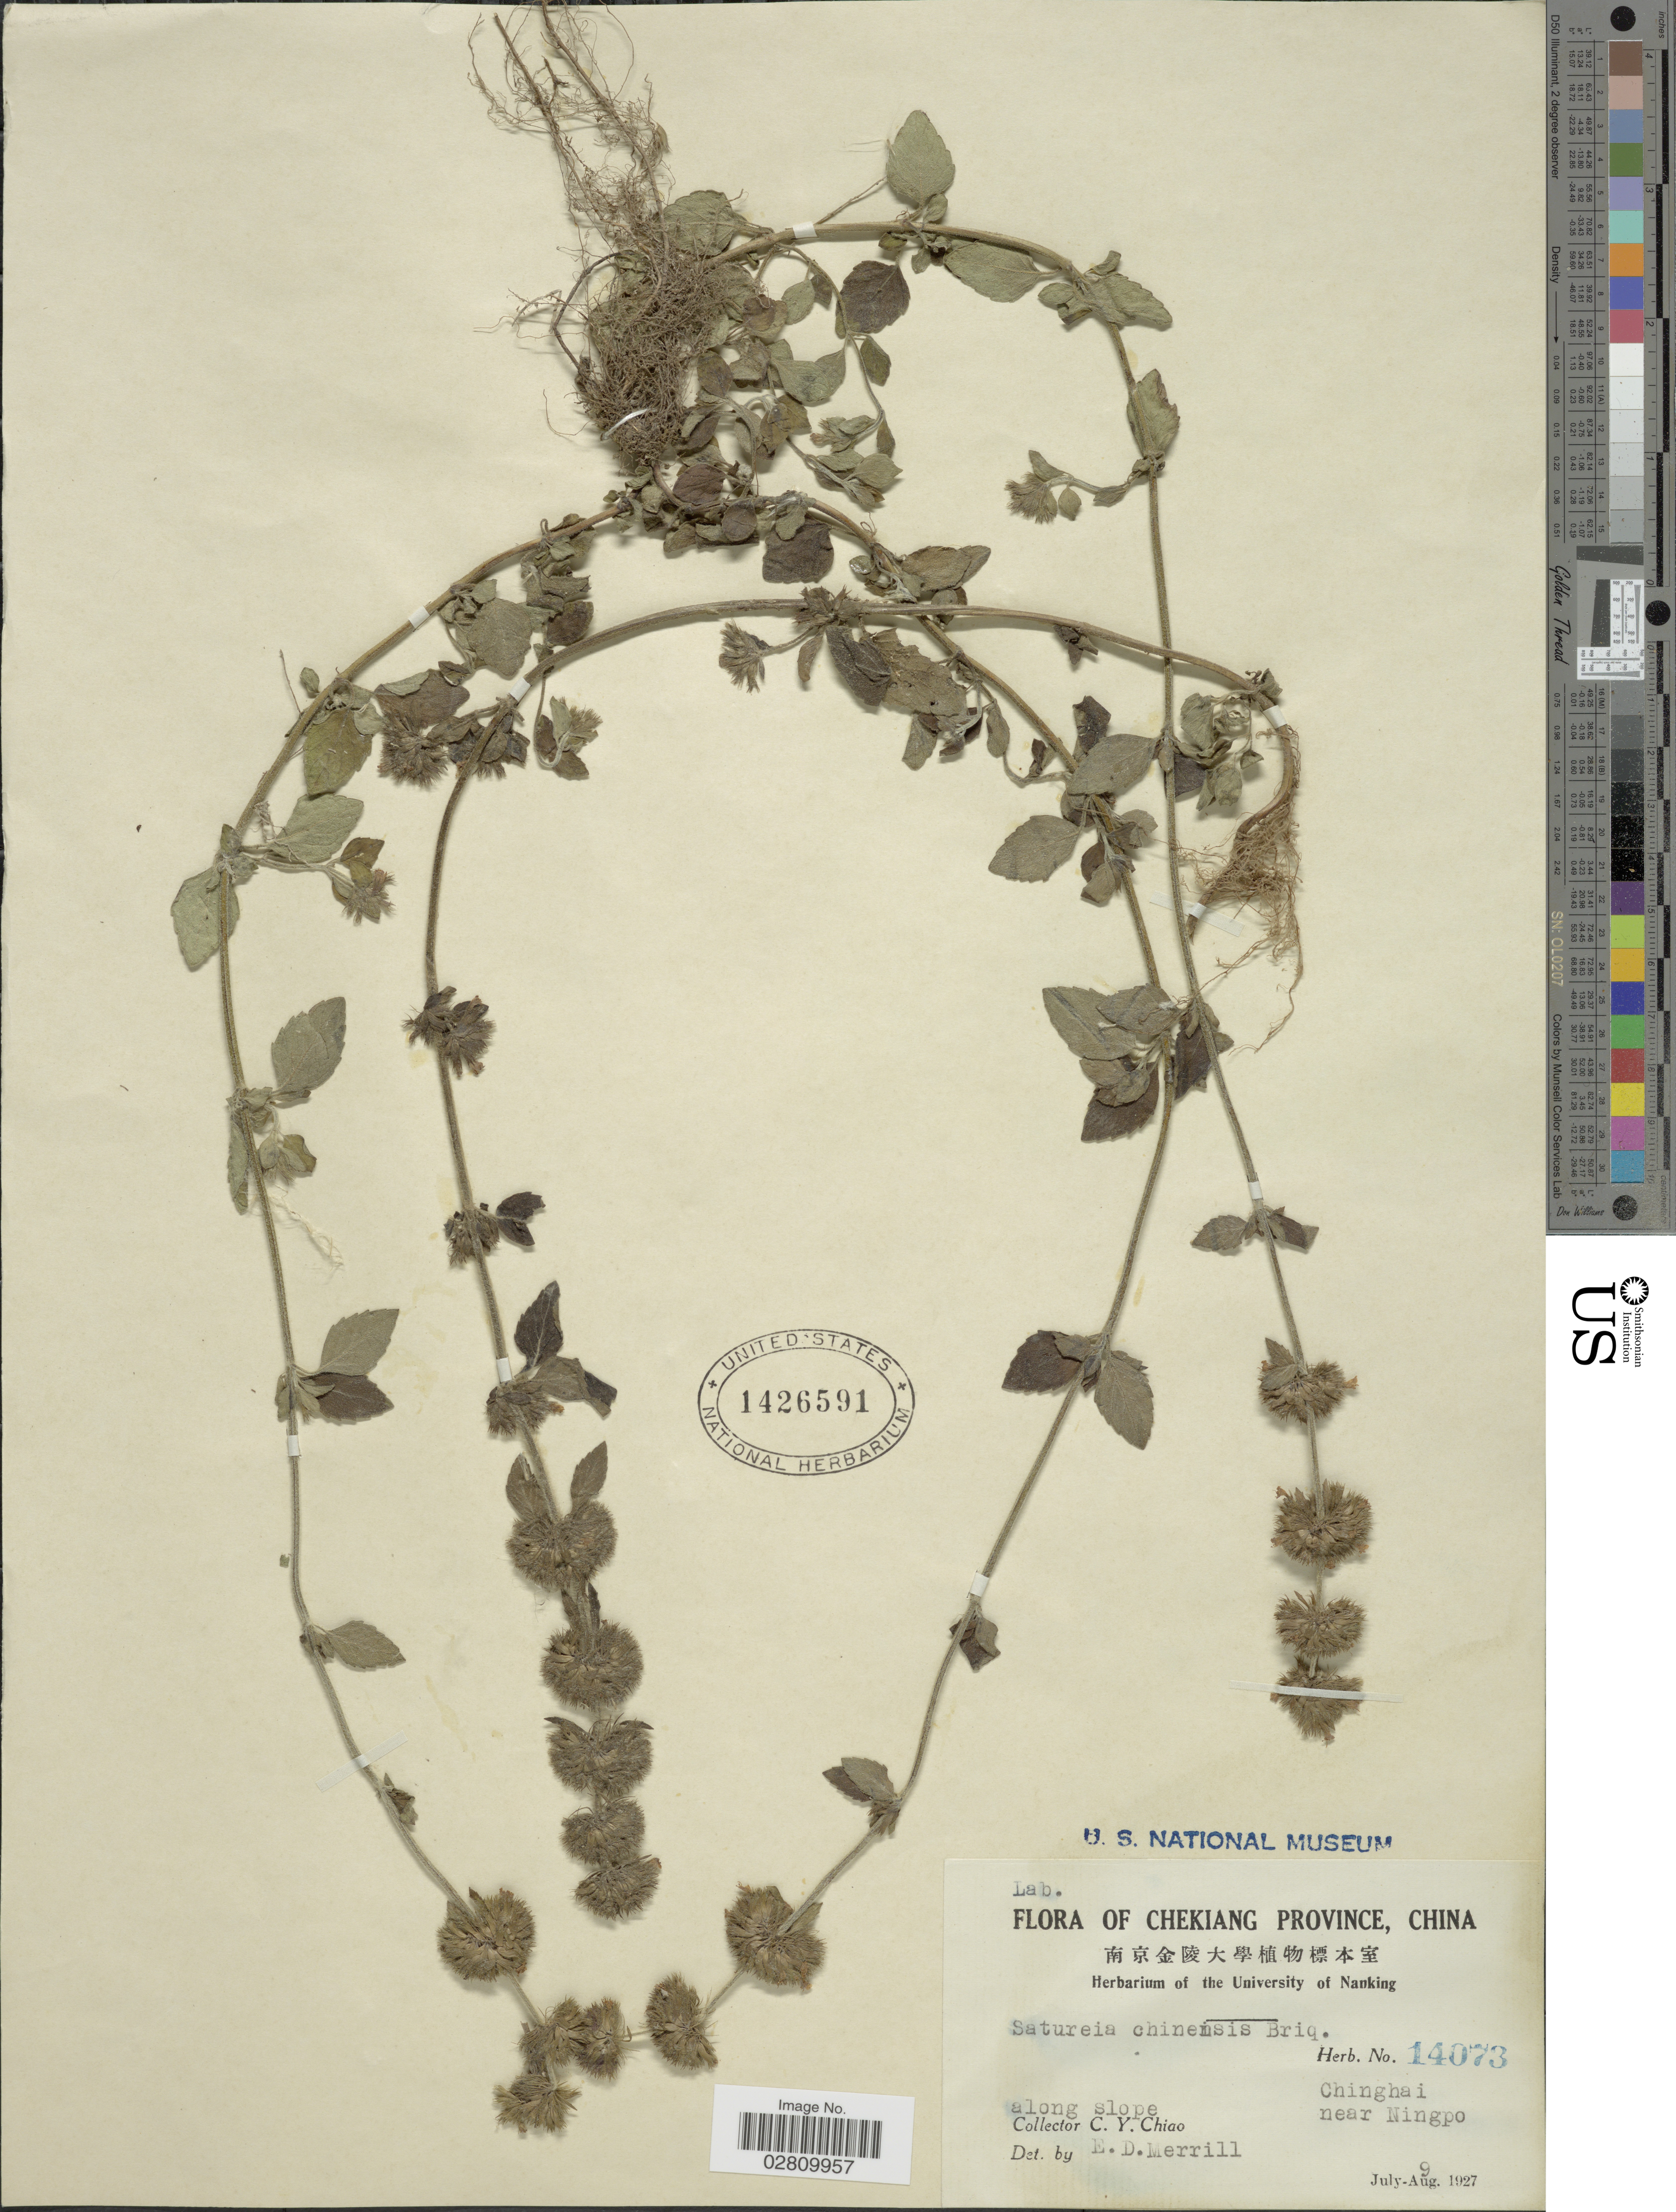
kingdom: Plantae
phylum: Tracheophyta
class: Magnoliopsida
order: Lamiales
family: Lamiaceae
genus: Calamintha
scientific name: Calamintha chinensis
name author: Benth.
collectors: C. Y. Chiao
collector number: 14073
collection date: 1927-08-09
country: China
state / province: Zhejiang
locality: Chekiang Province. Chinghai near Ningpo, along slope.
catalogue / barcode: US 1426591